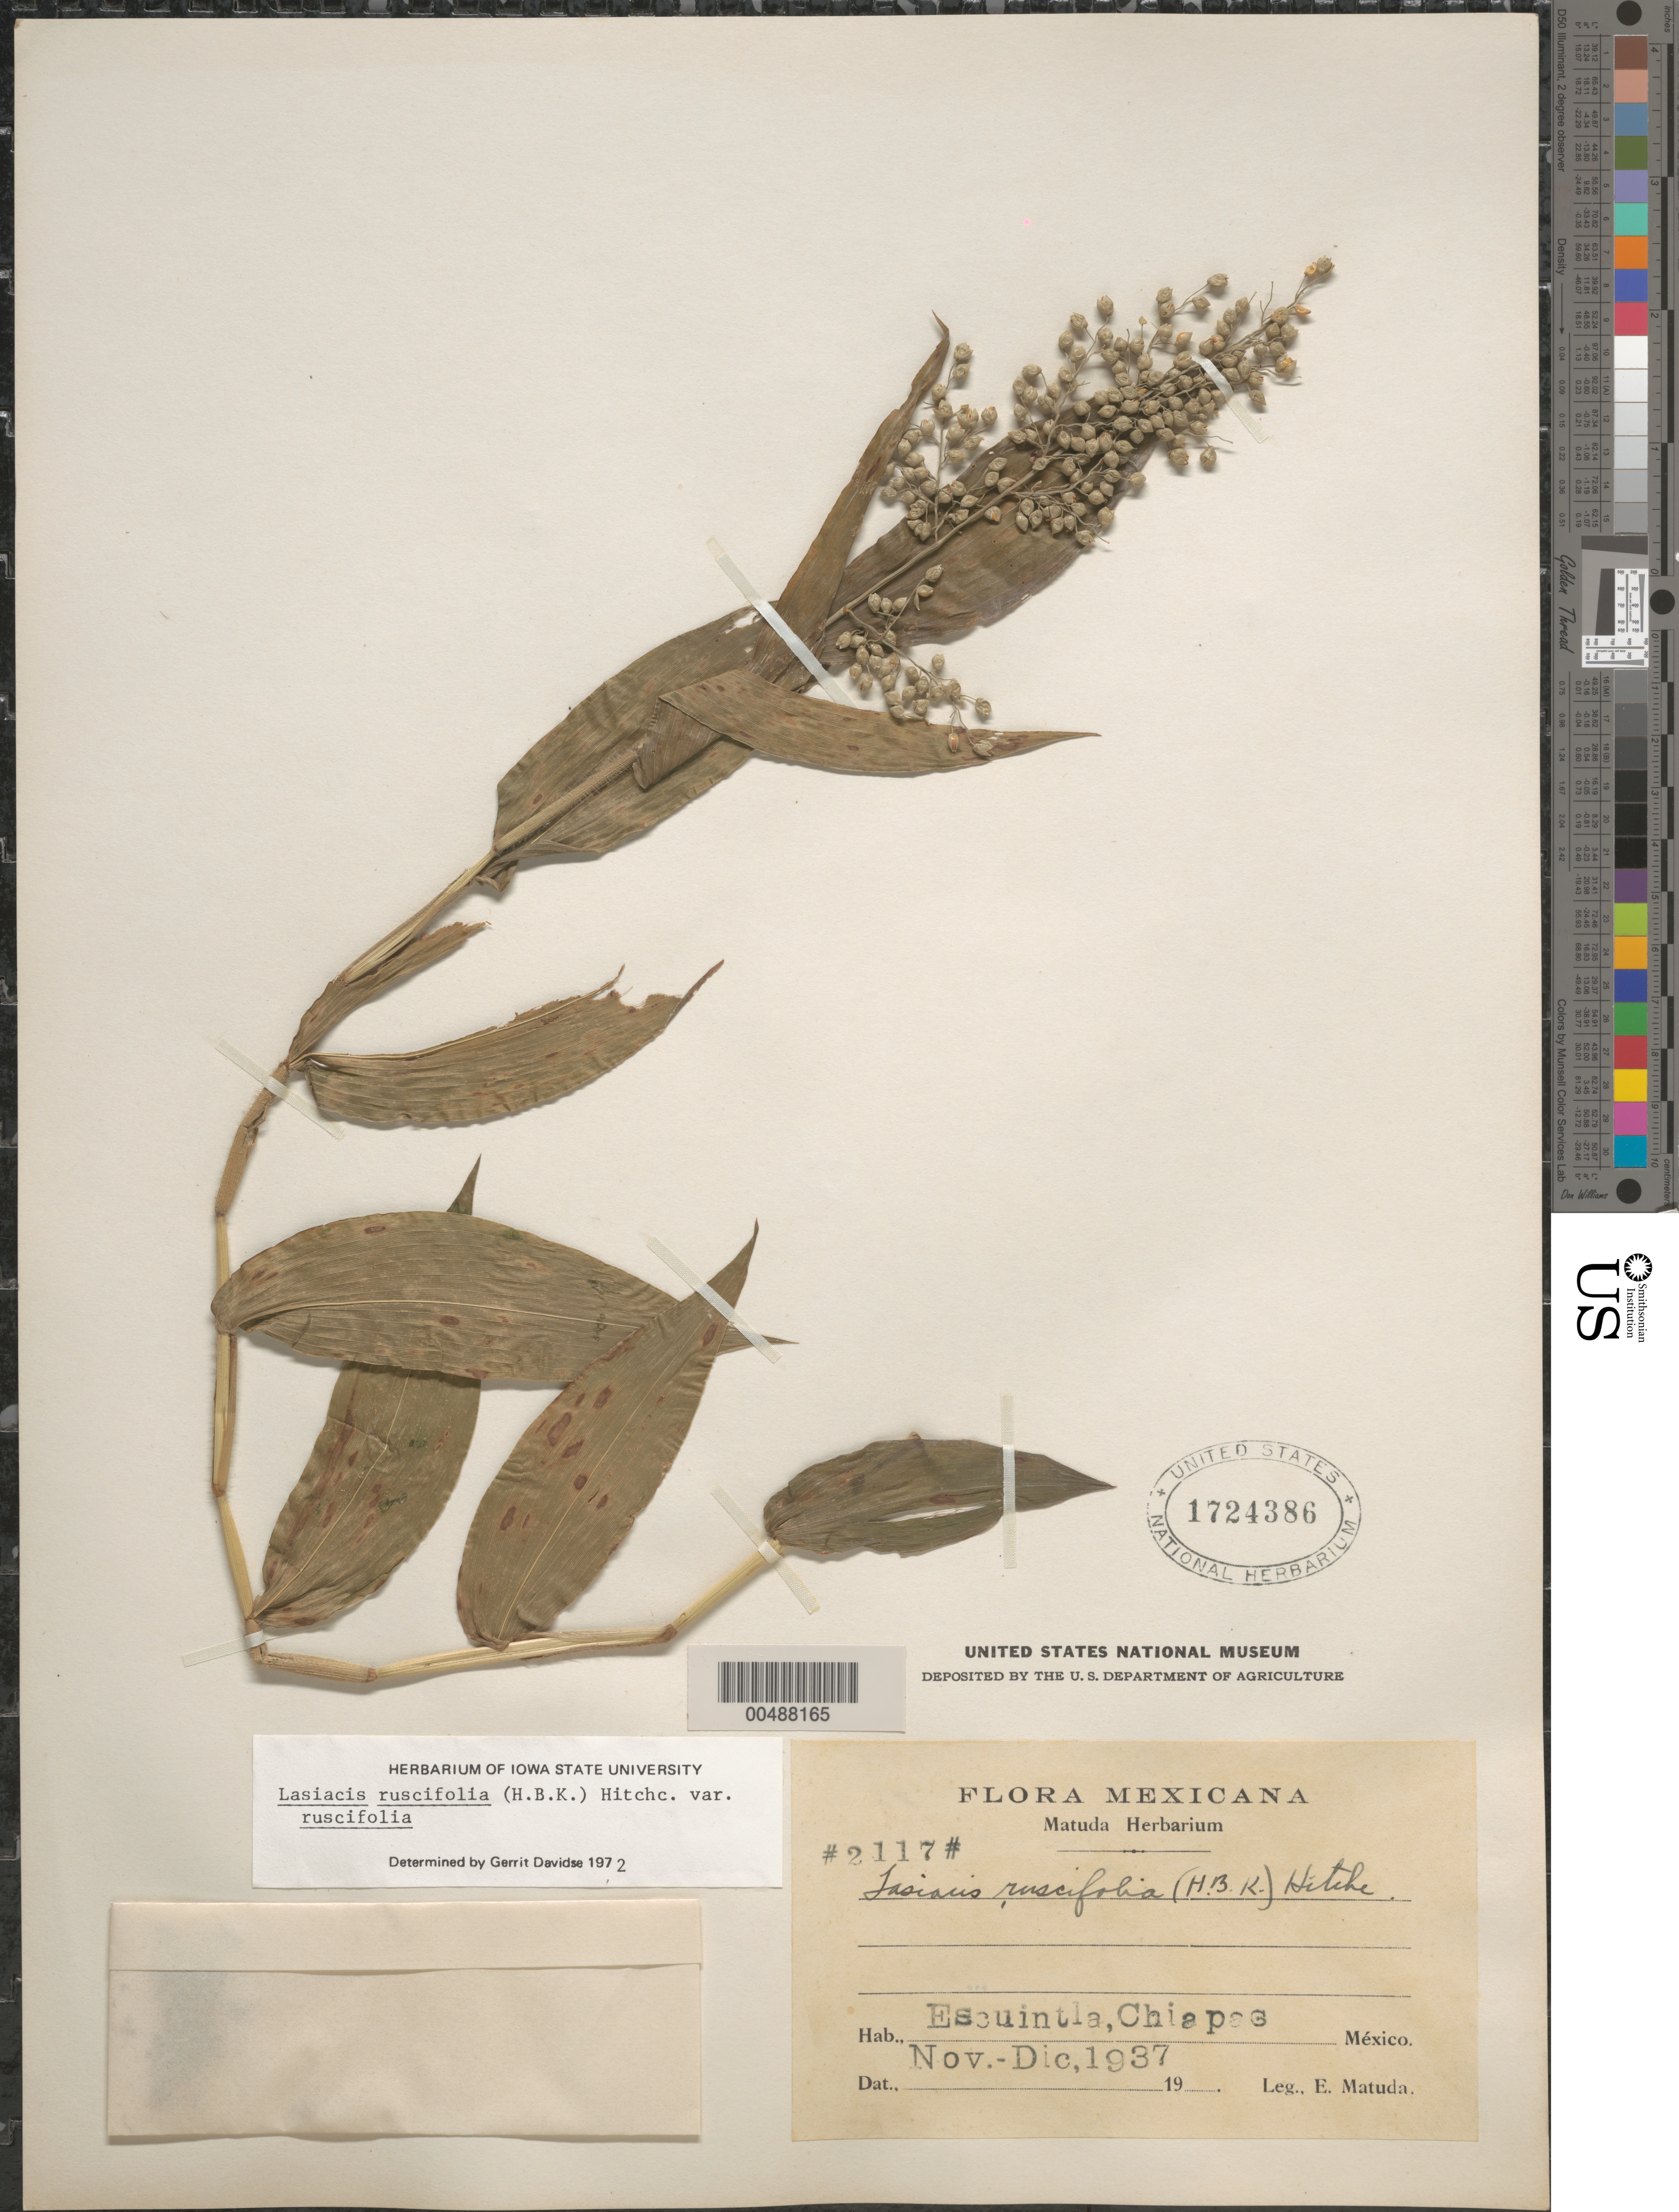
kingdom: Plantae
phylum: Tracheophyta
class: Liliopsida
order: Poales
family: Poaceae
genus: Lasiacis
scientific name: Lasiacis ruscifolia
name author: (Kunth) Hitchc.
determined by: Davidse, Gerrit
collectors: E. Matuda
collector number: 2117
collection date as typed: Nov 1937 to Dec 1937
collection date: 1937-11/1937-12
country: Mexico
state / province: Chiapas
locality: Escuintla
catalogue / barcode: US 1724386